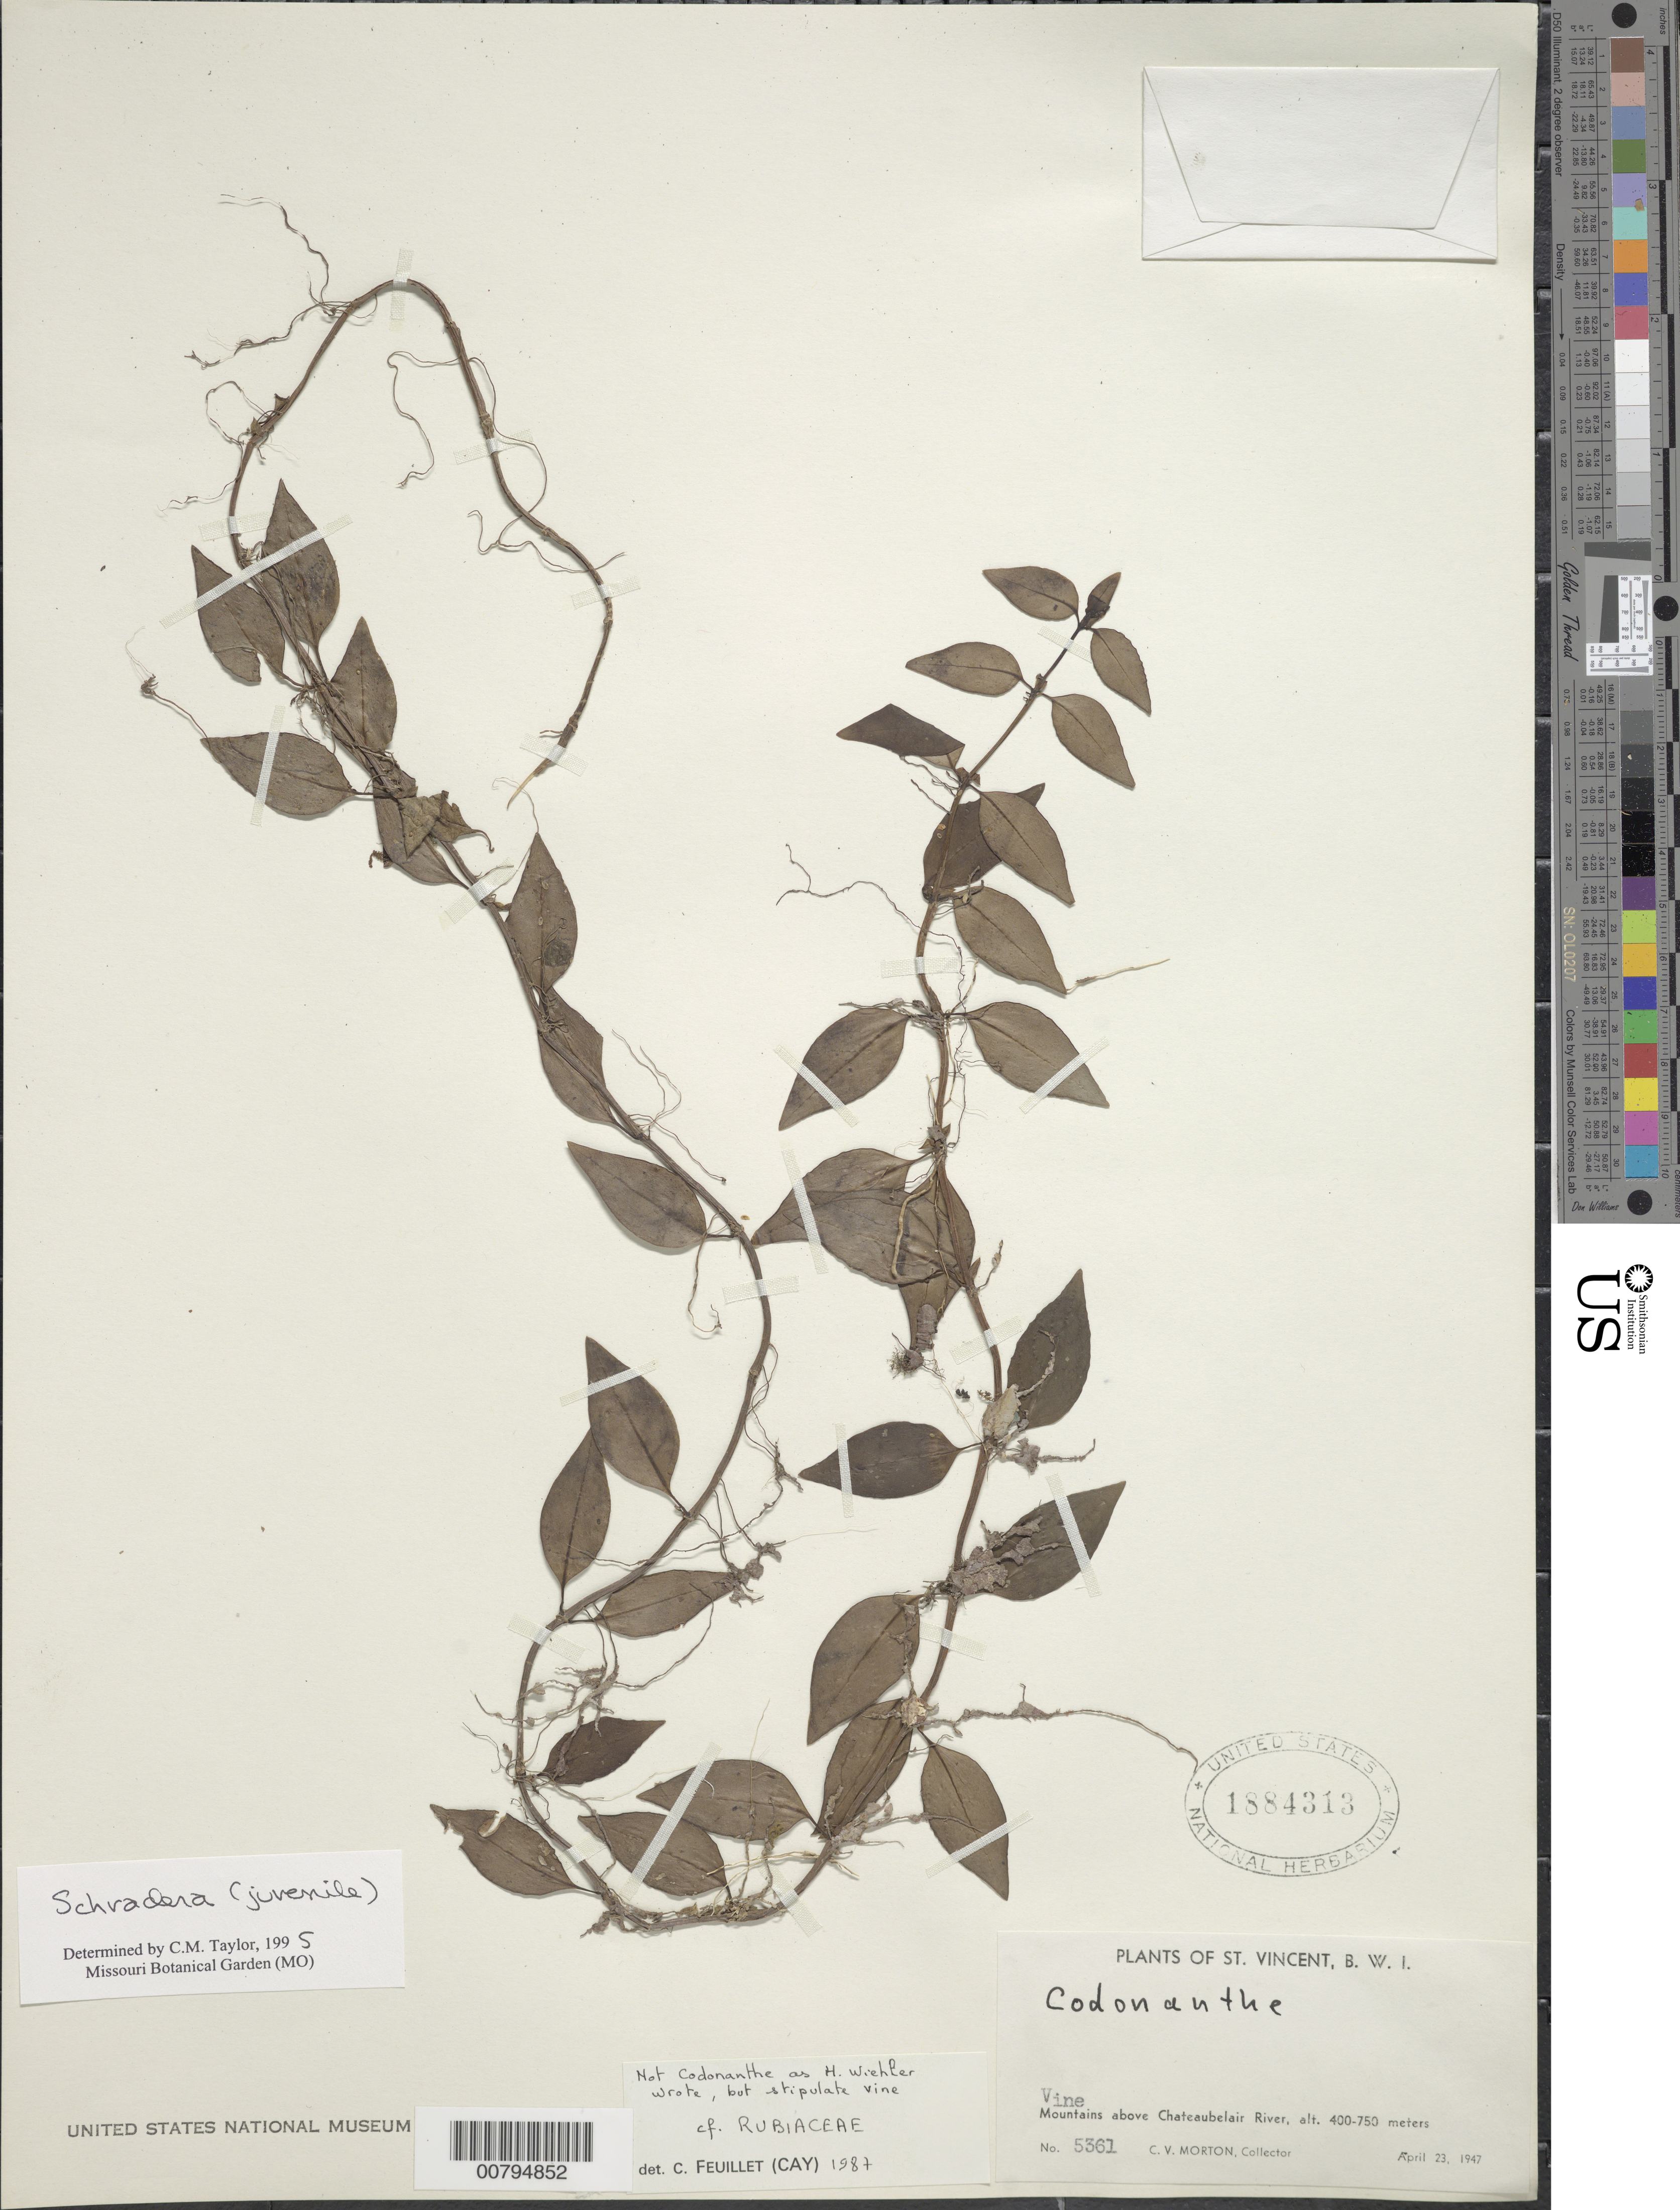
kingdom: Plantae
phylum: Tracheophyta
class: Magnoliopsida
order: Gentianales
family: Rubiaceae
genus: Schradera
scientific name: Schradera sp.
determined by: Taylor, Charlotte M.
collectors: C. V. Morton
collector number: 5361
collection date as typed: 23 Apr 1947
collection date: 1947-04-23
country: St. Vincent - Grenadines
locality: Mountains above Chateaubelair River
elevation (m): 400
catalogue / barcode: US 1884313